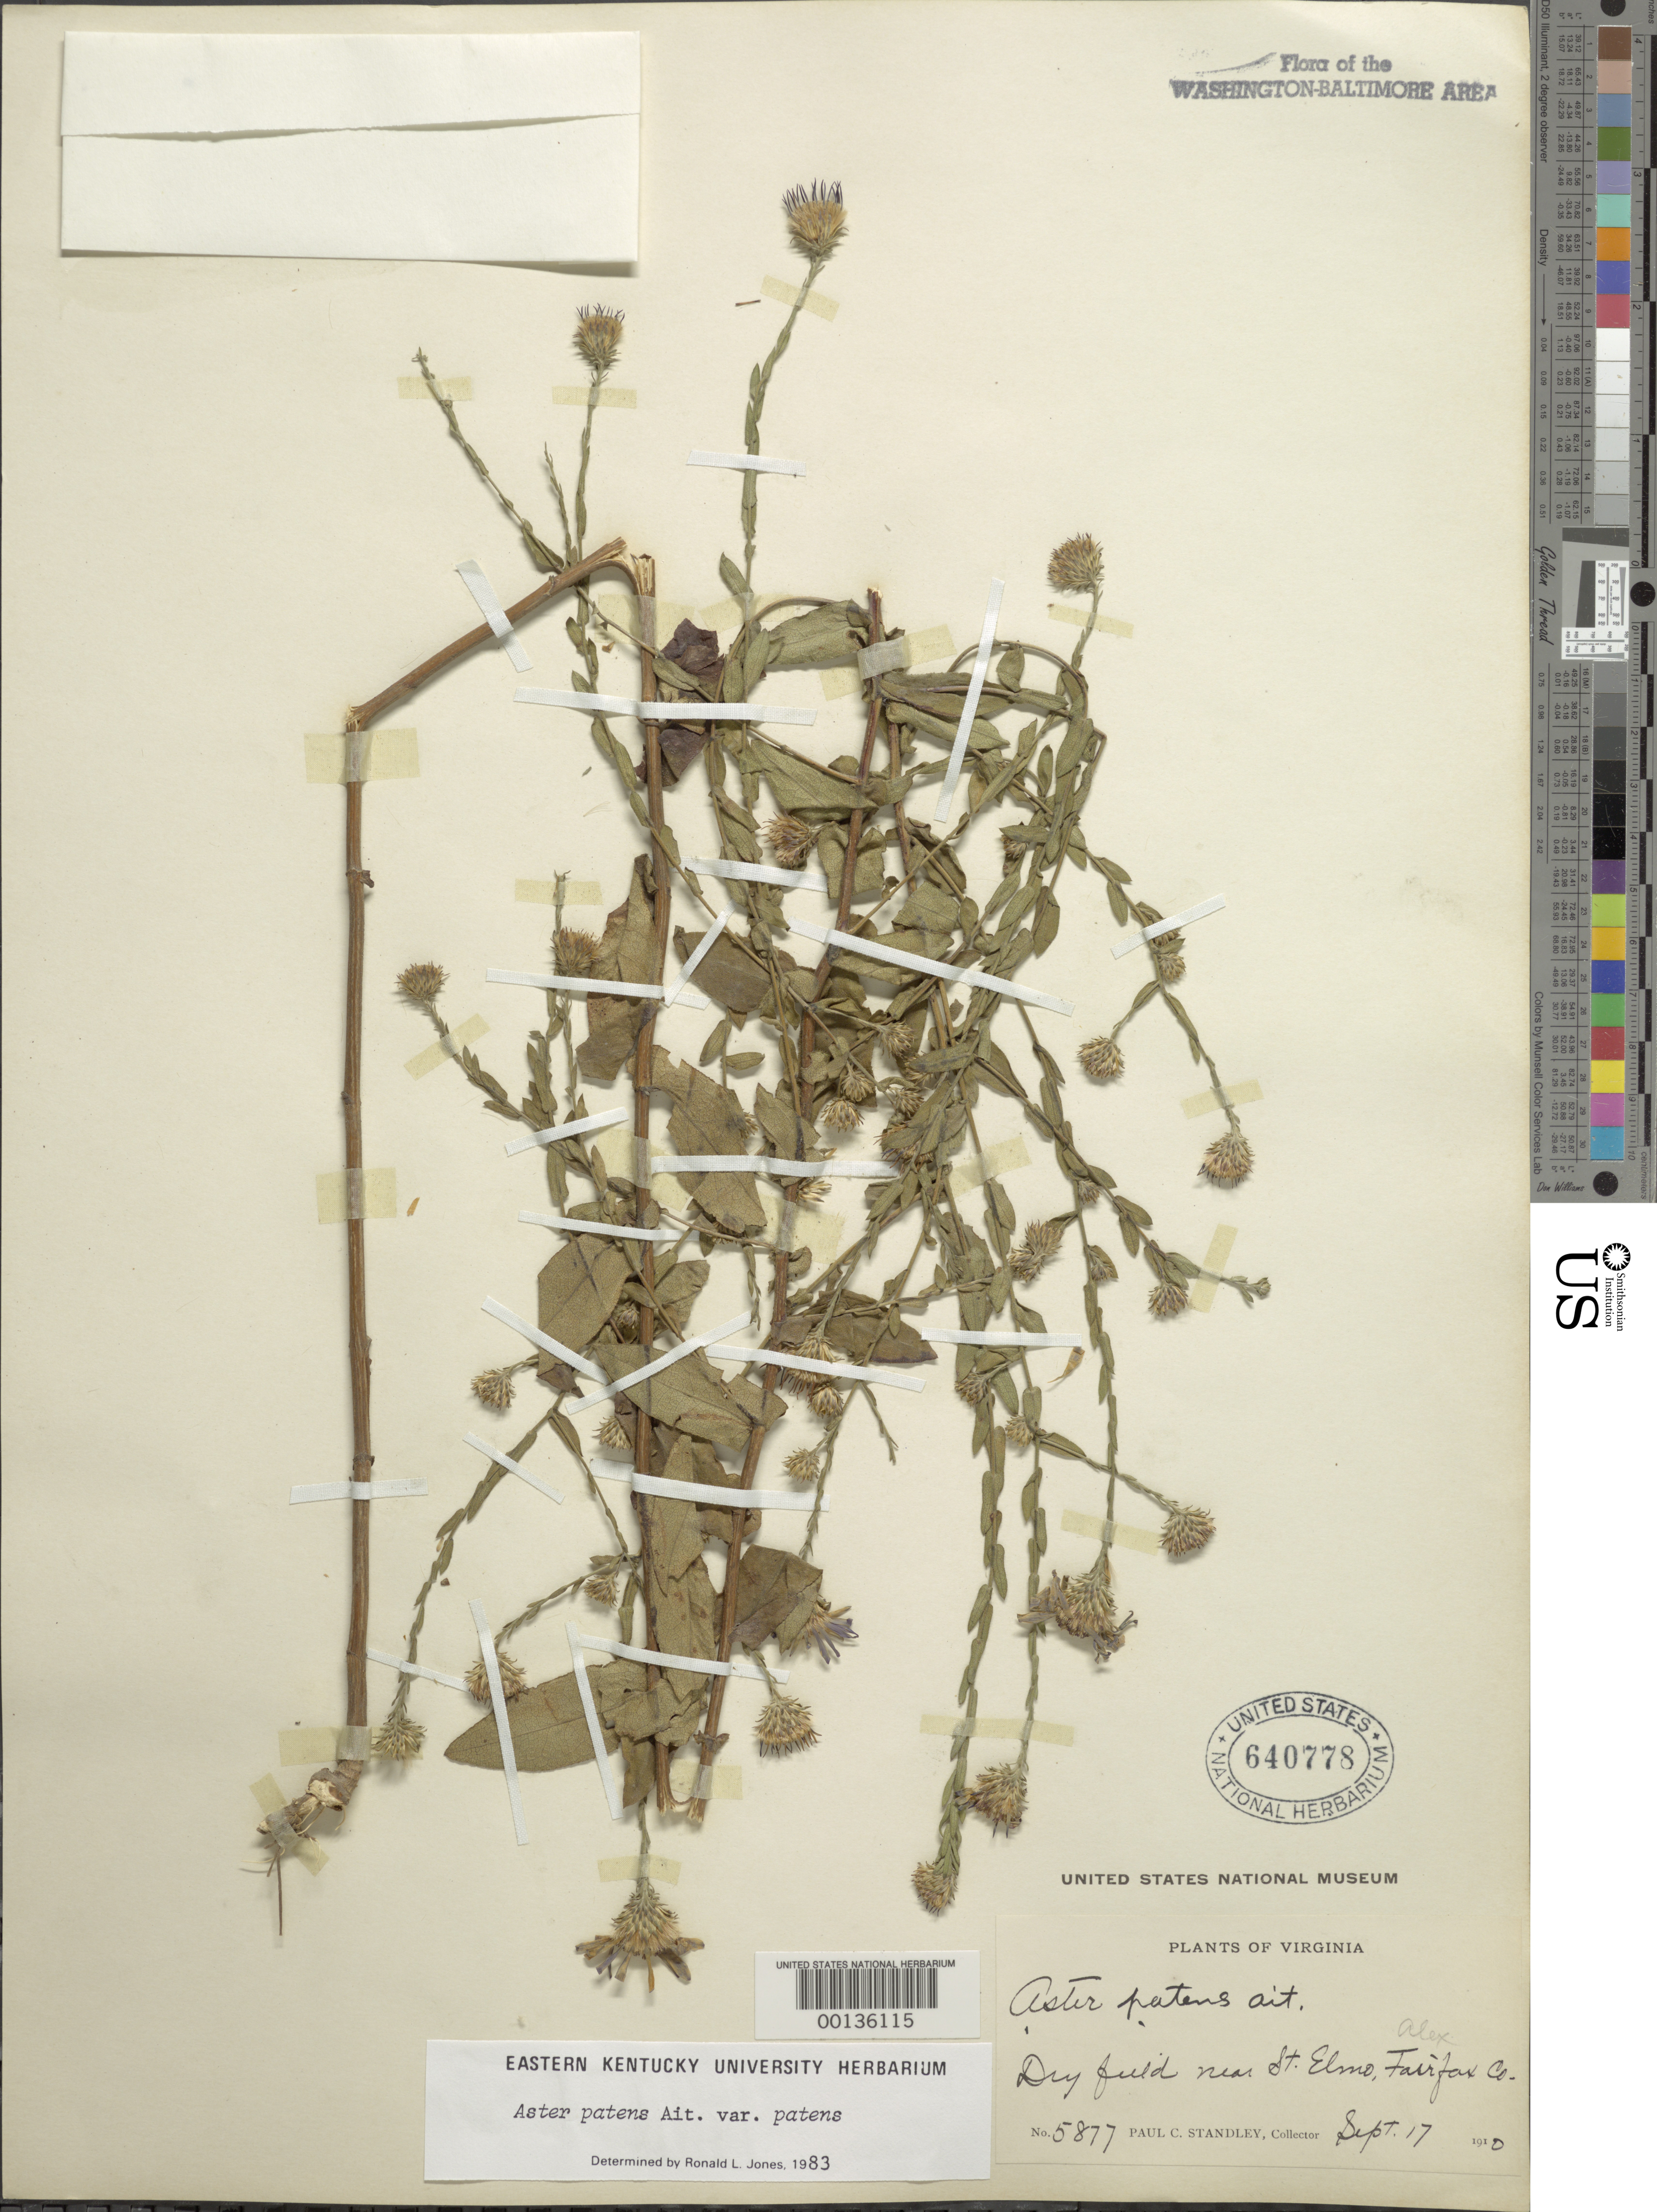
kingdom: Plantae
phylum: Tracheophyta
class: Magnoliopsida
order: Asterales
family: Asteraceae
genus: Symphyotrichum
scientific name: Symphyotrichum patens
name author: (Aiton) G.L. Nesom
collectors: P. C. Standley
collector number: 5877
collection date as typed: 17 Sep 1910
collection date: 1910-09-17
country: United States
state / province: Virginia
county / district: Fairfax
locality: Near St Elmo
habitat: Dry fields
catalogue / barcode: US 640778